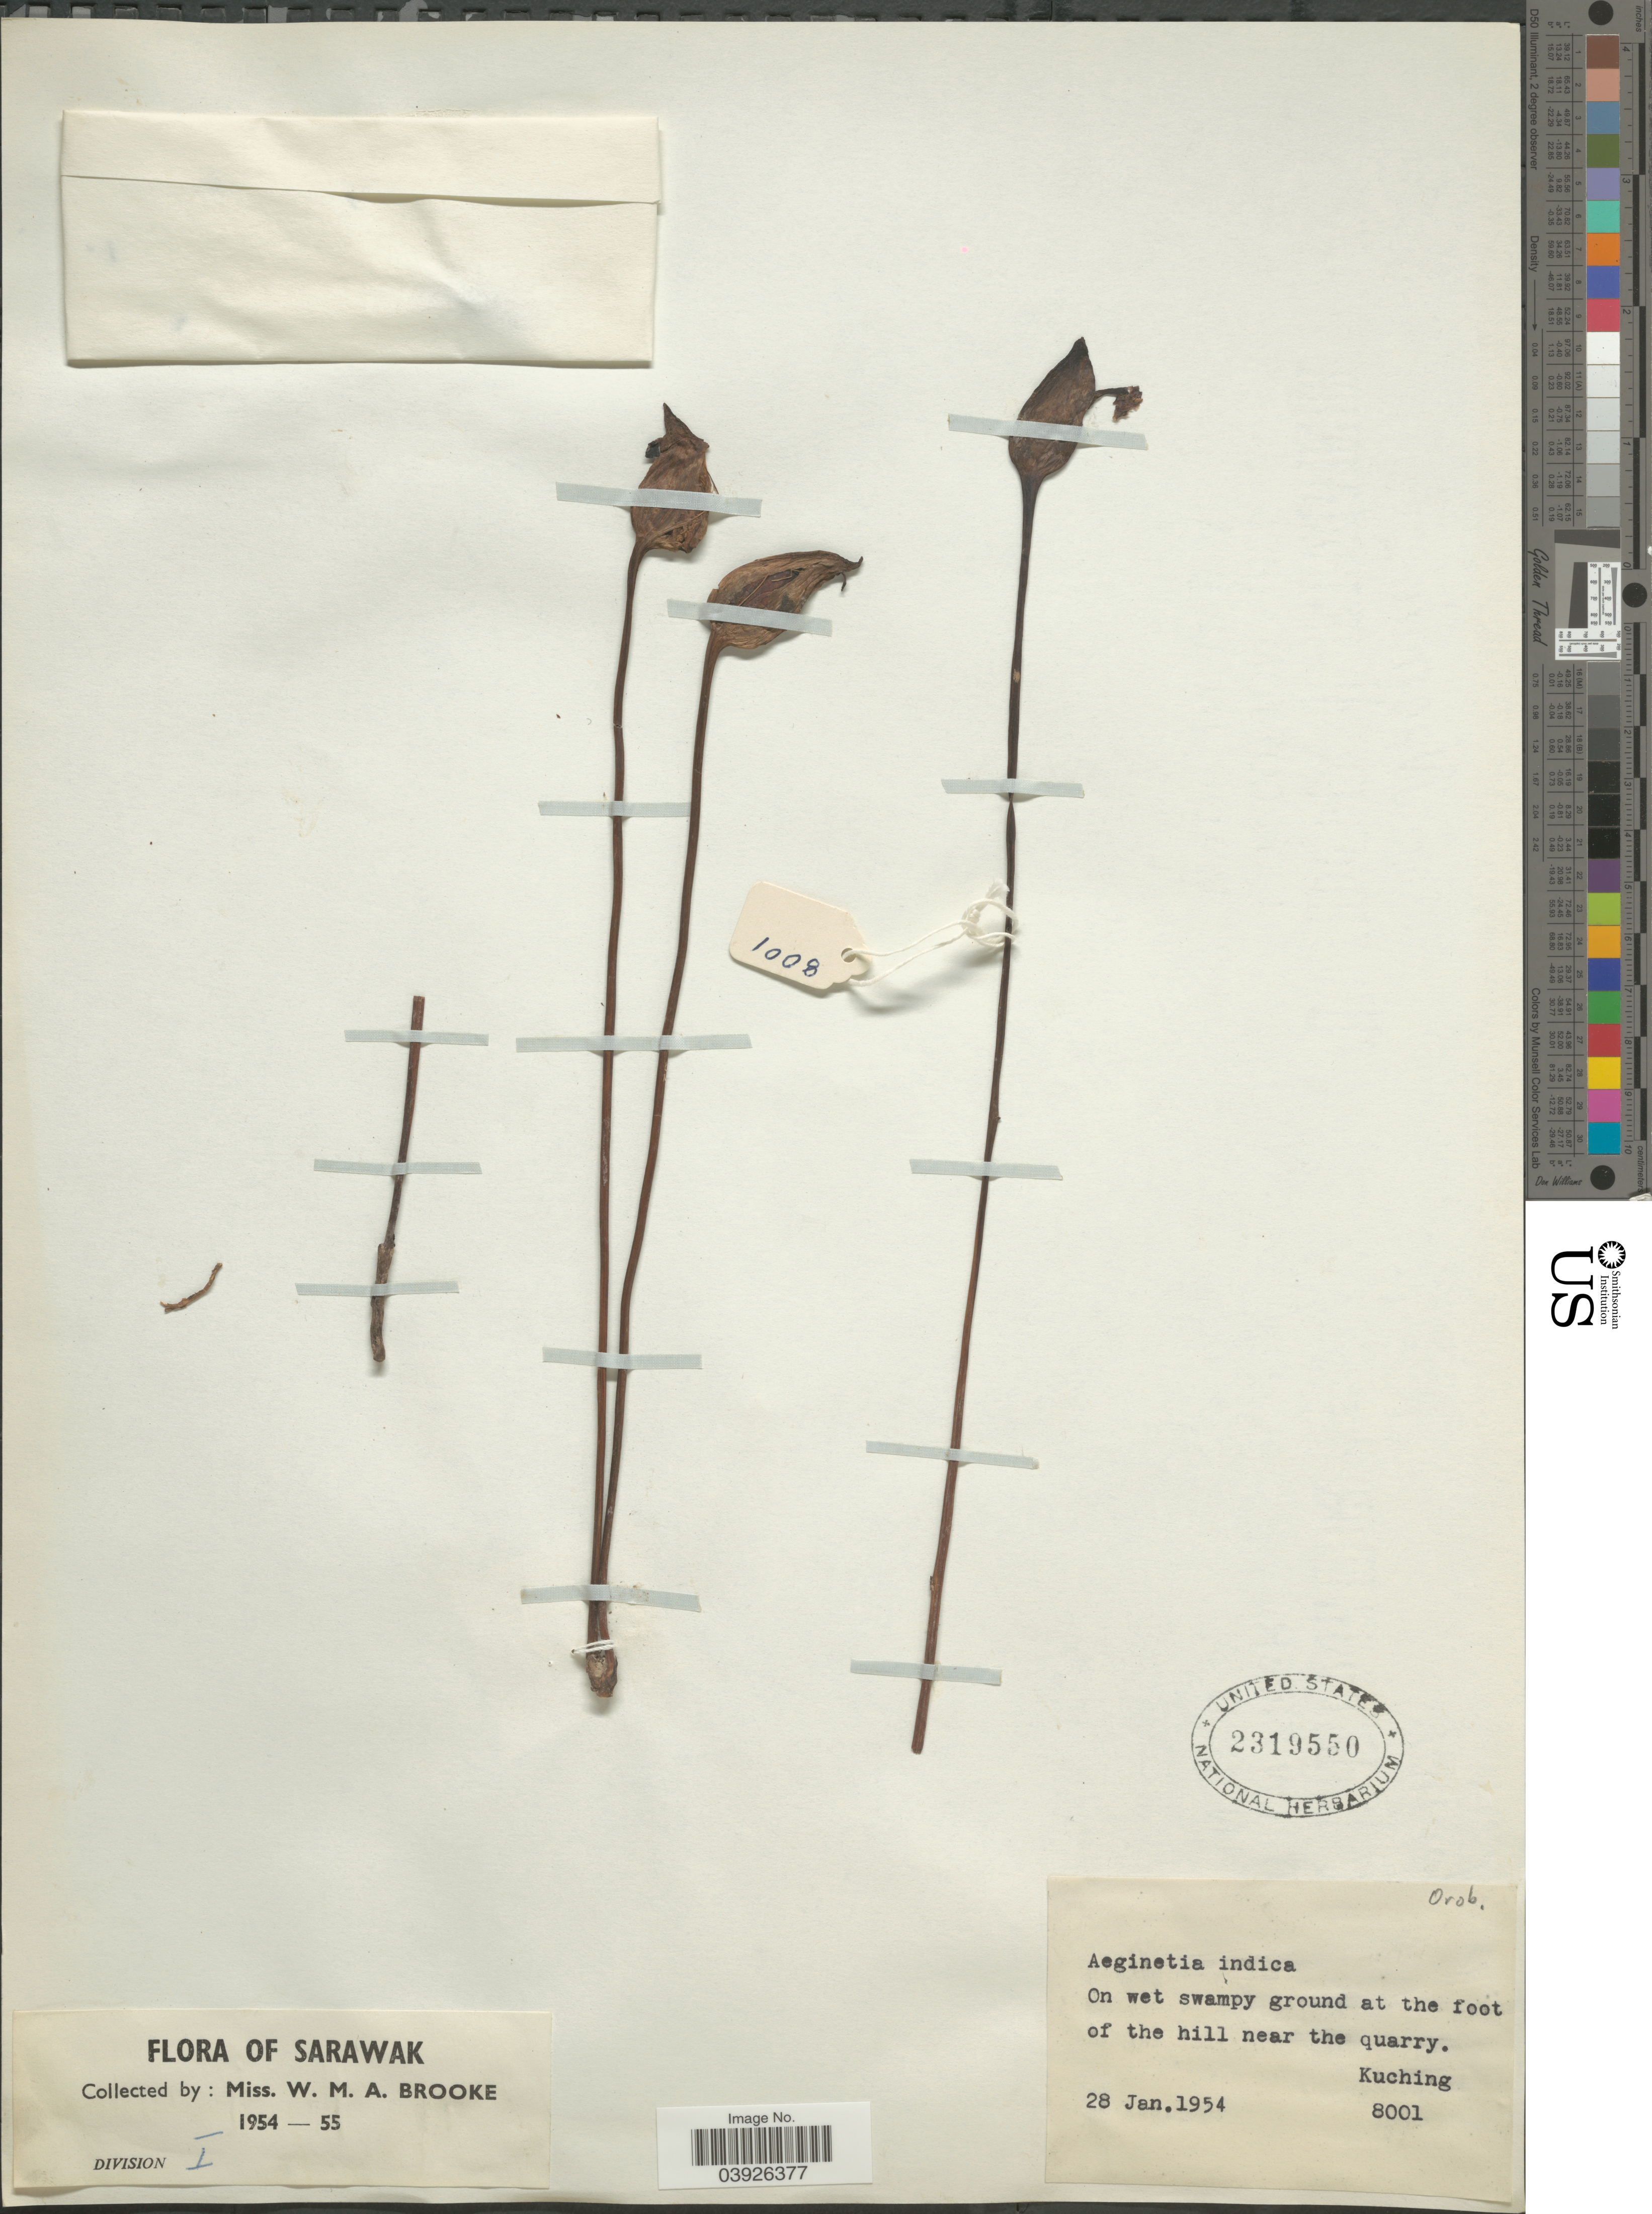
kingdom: Plantae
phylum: Tracheophyta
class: Magnoliopsida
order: Lamiales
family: Orobanchaceae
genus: Aeginetia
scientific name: Aeginetia indica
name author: L.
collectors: W. Brooke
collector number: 8001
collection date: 1954-01-28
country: Malaysia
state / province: Sarawak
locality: Divison I. At the foot of the hill near the quarry. Kuching.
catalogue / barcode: US 2319550